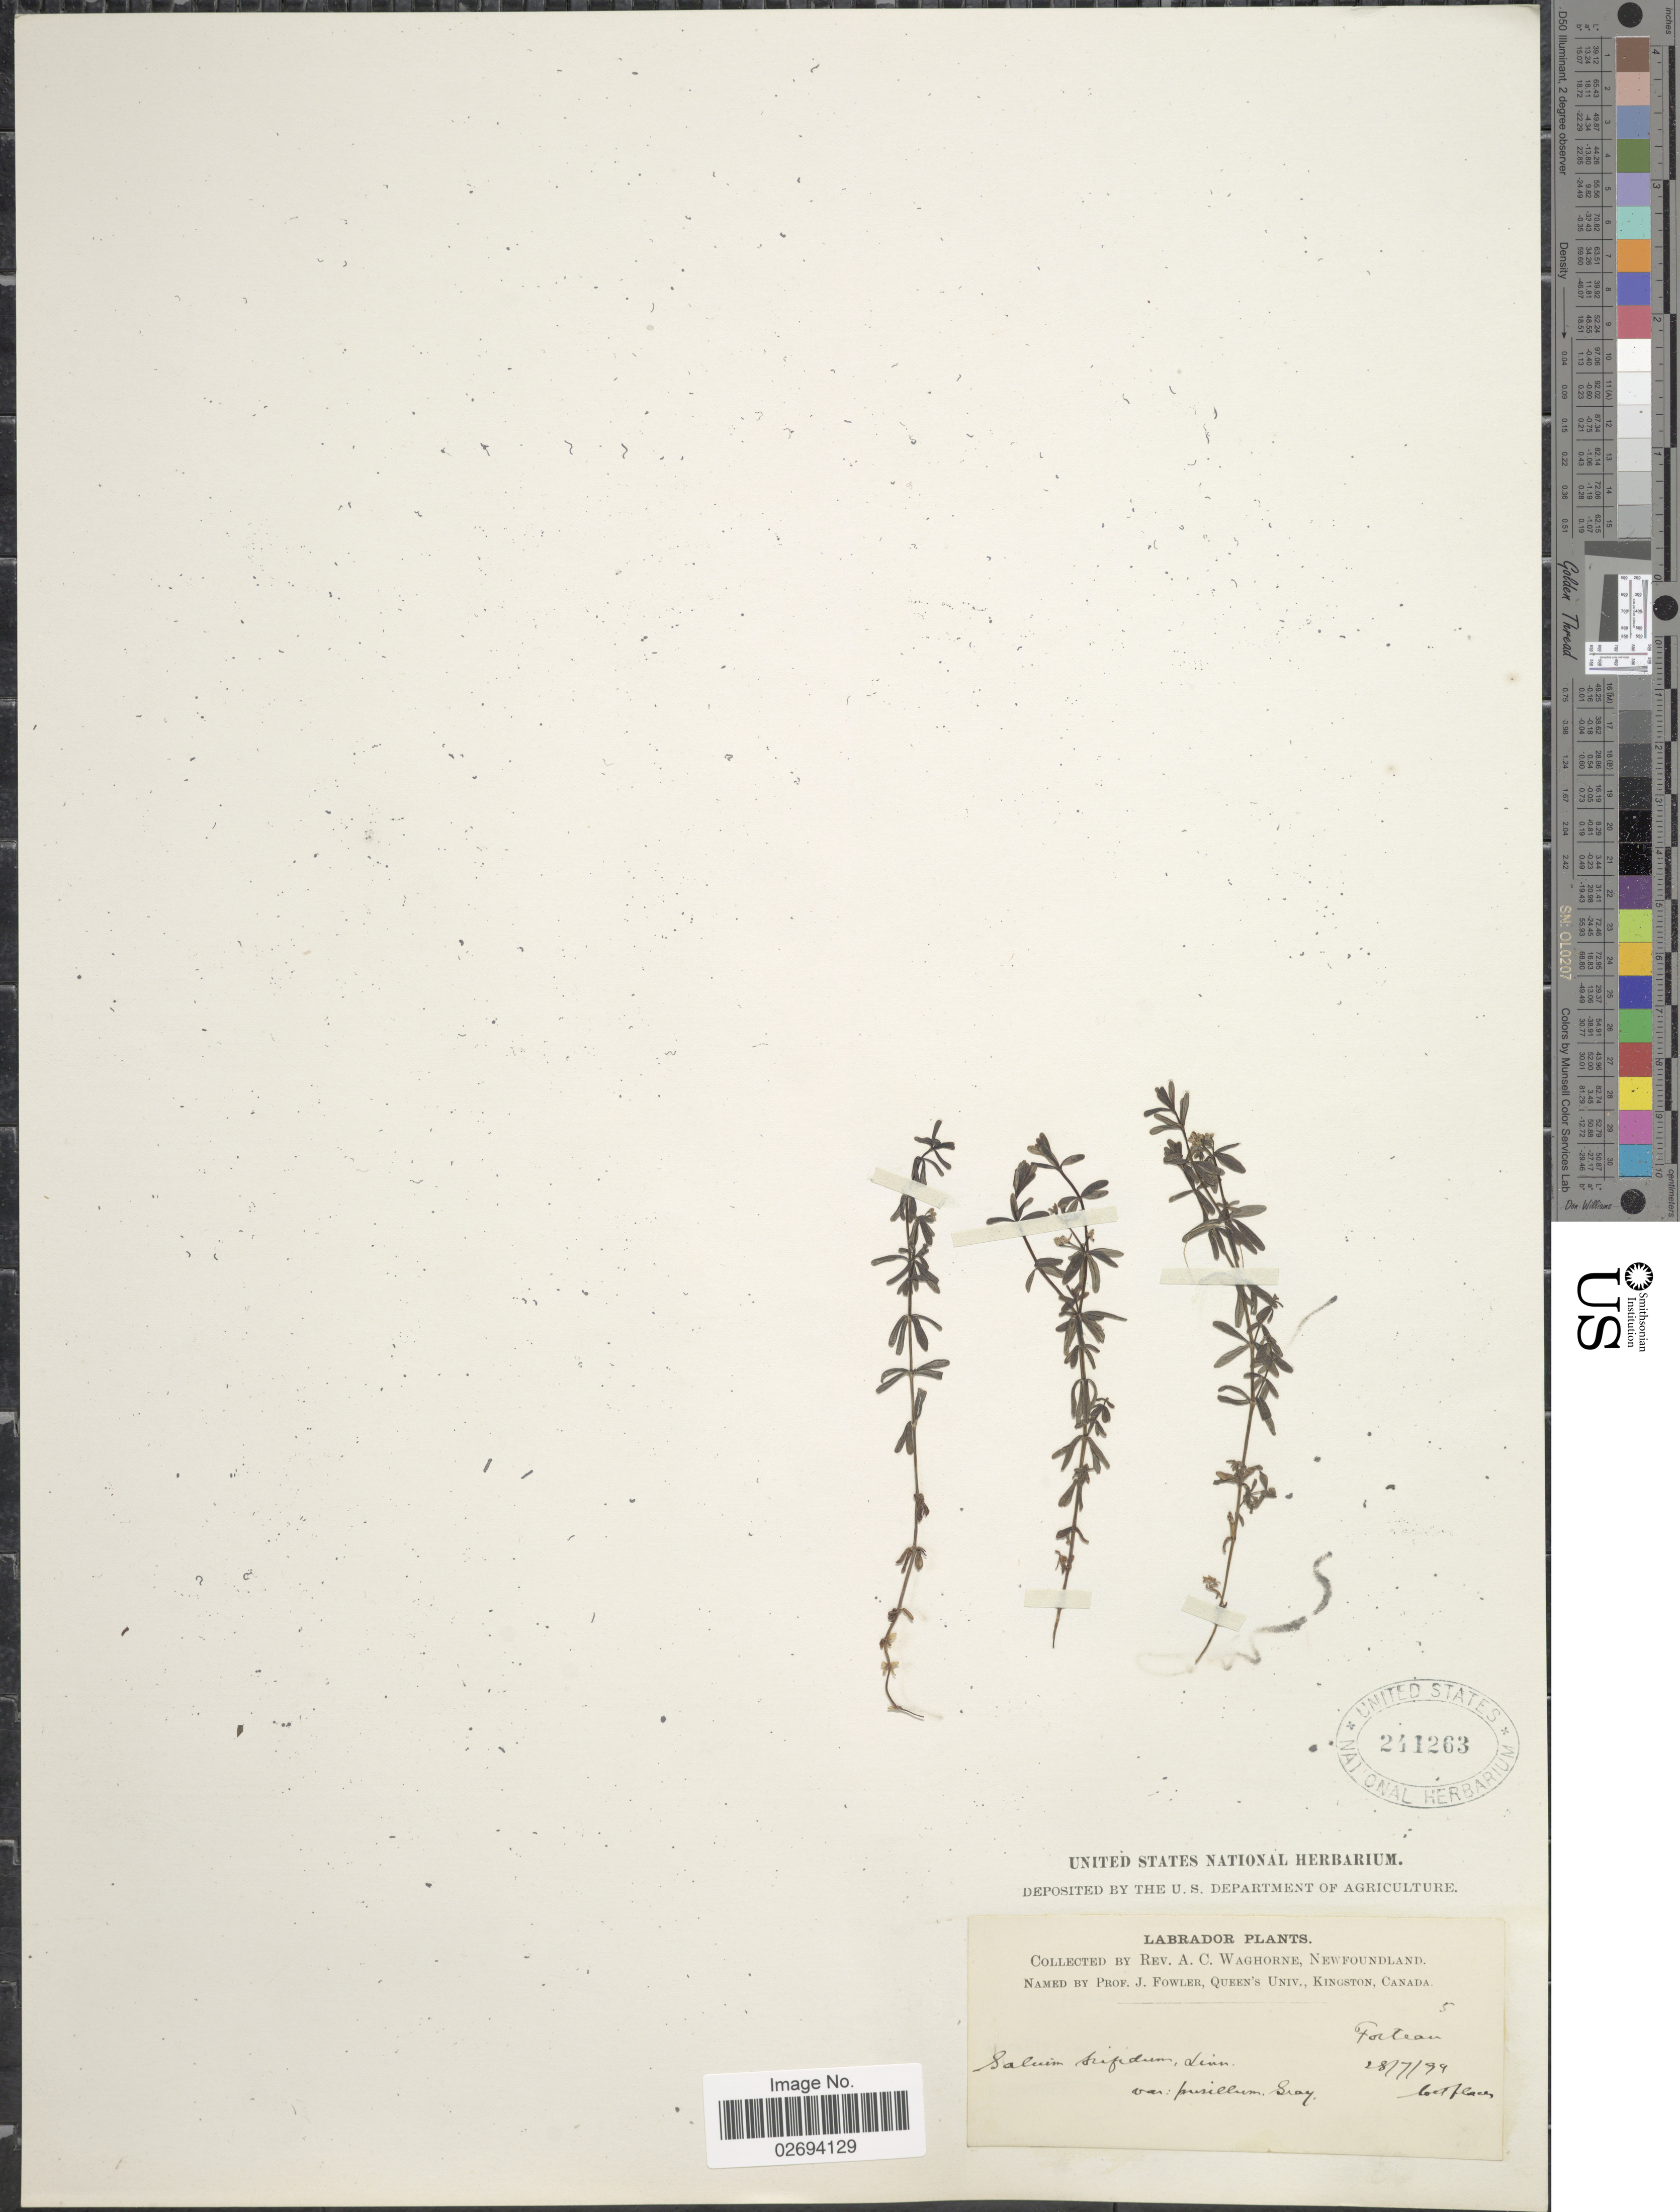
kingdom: Plantae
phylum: Tracheophyta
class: Magnoliopsida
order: Gentianales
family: Rubiaceae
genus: Galium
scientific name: Galium trifidum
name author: L.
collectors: A. Waghorne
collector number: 5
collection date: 1894-07-28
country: Canada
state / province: Newfoundland and Labrador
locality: Labrador, Forteau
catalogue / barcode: US 241263